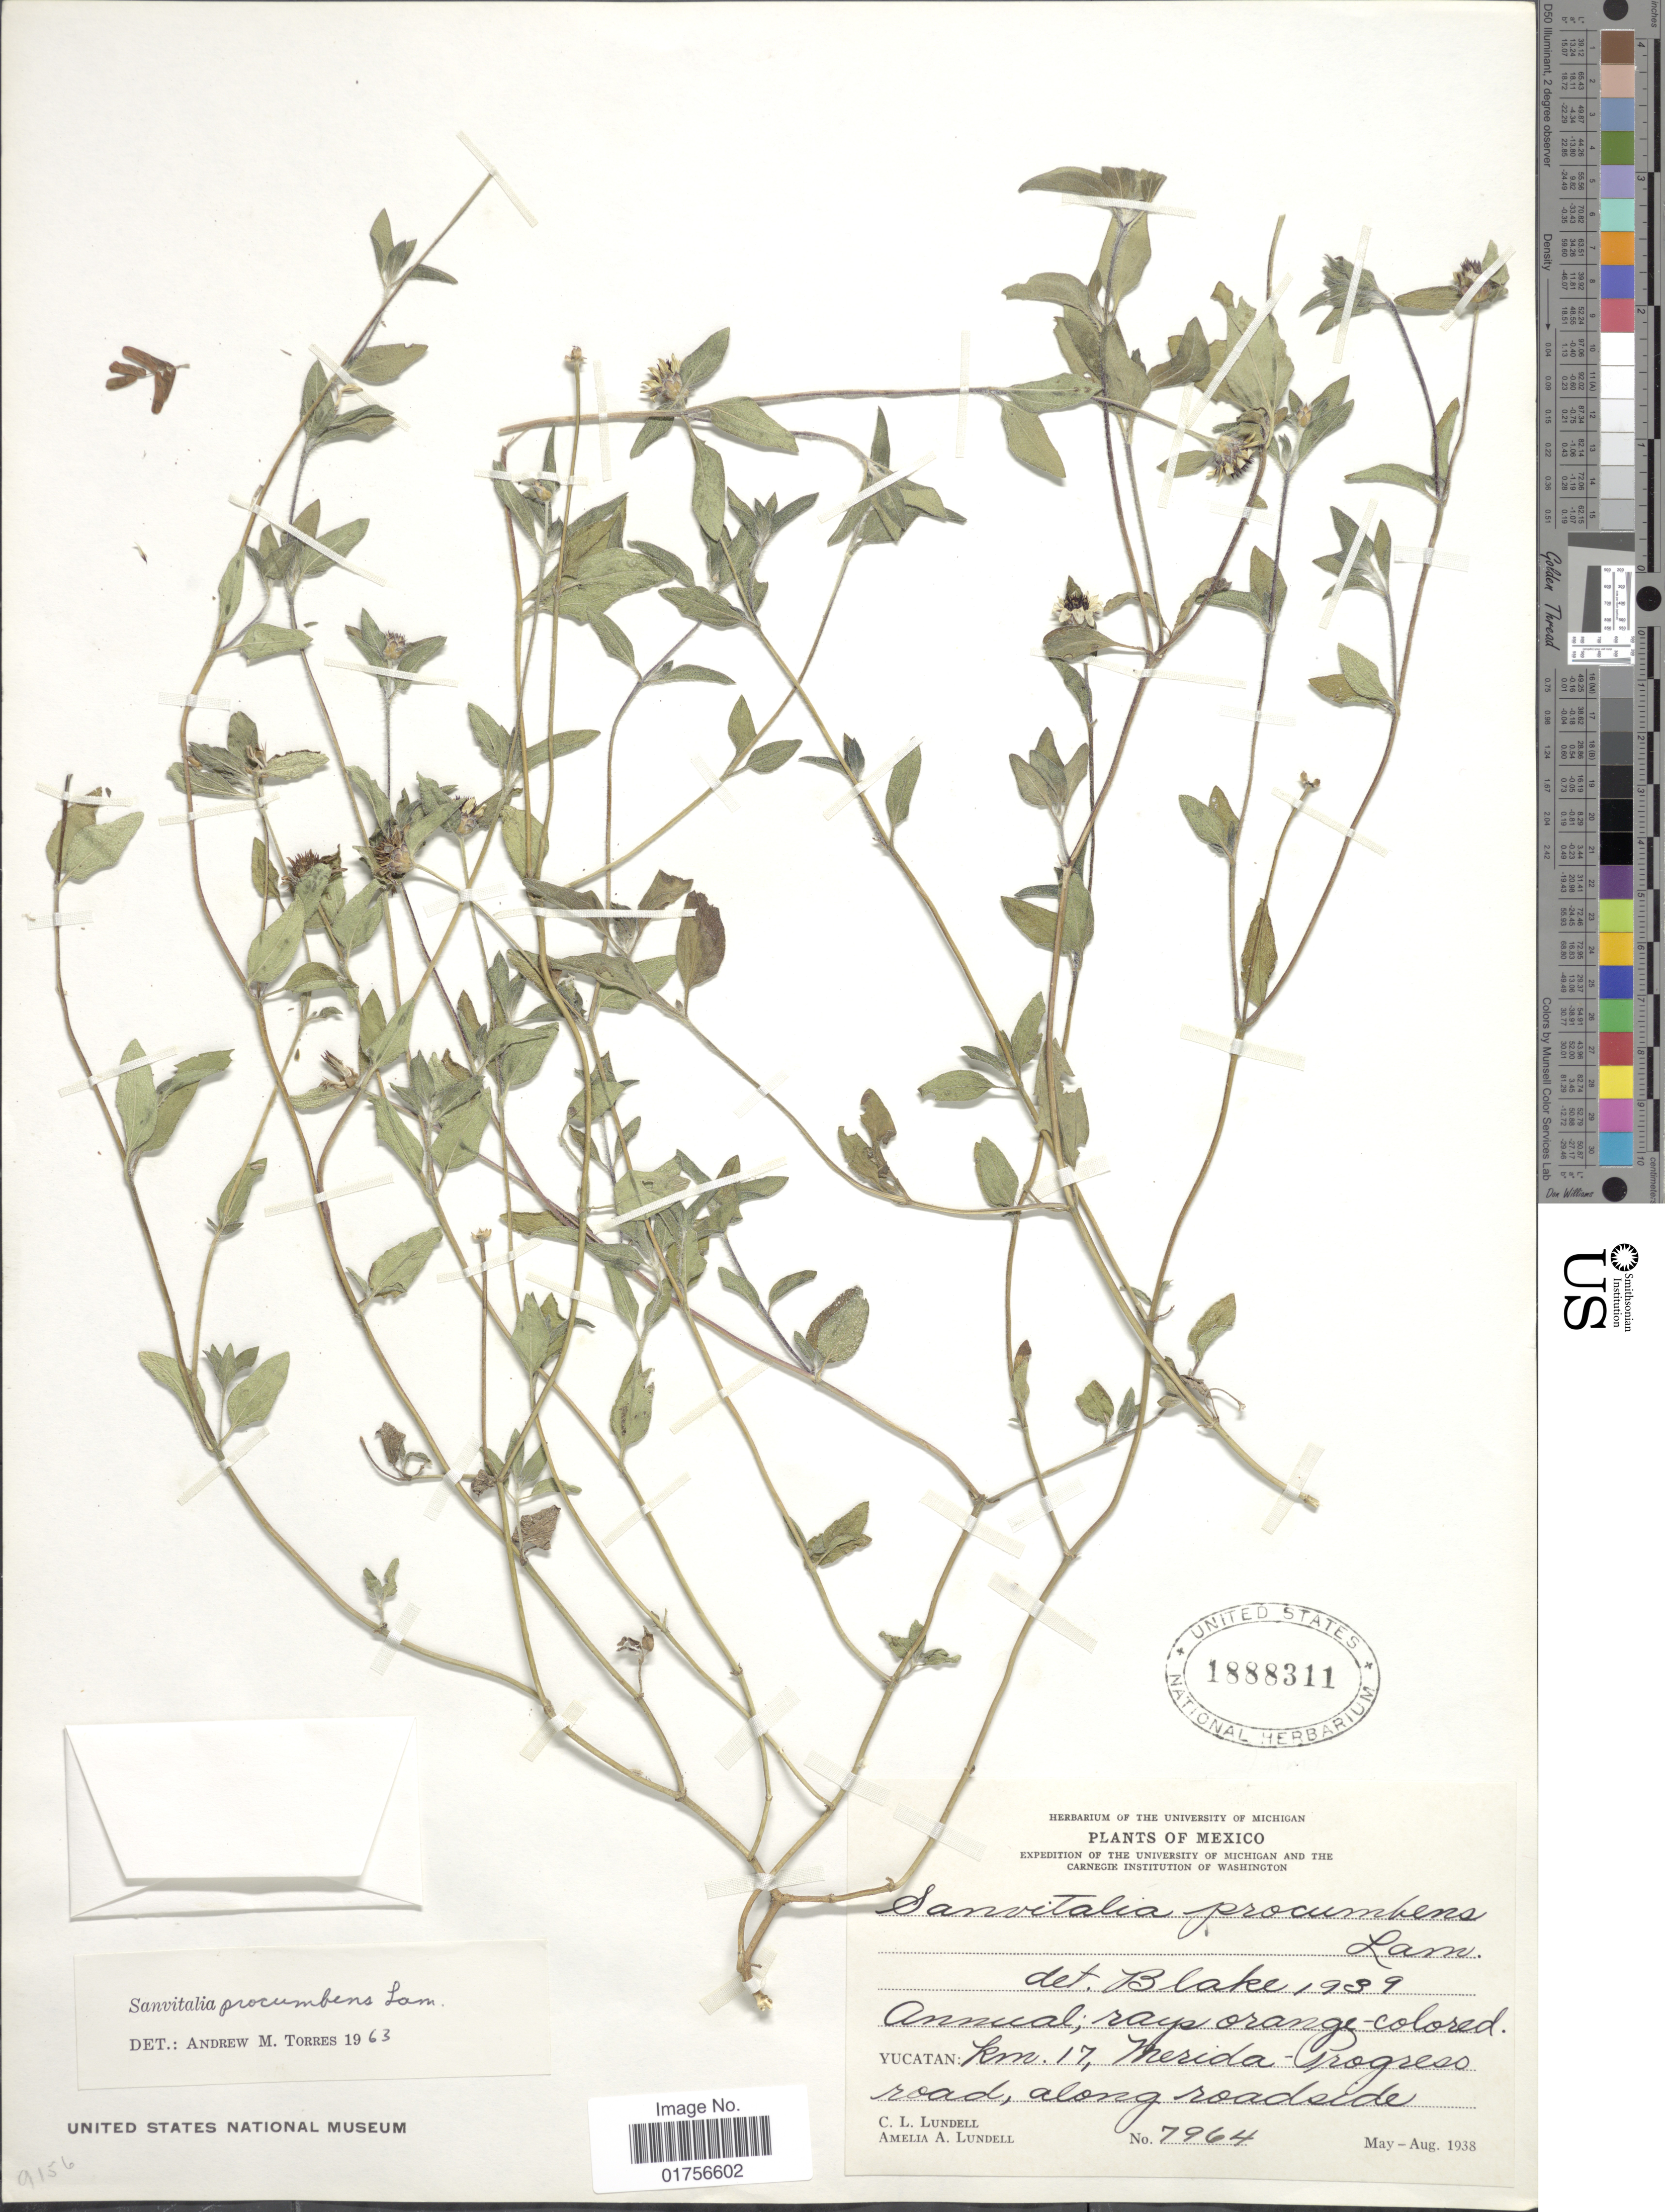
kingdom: Plantae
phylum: Tracheophyta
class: Magnoliopsida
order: Asterales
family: Asteraceae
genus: Sanvitalia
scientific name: Sanvitalia procumbens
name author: Lam.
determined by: Skibicki, Samuel V.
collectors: C. L. Lundell & A. A. Lundell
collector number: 7964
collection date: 1938-05/1938-08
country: Mexico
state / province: Yucatán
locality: Yucatan: Km. 17, Merida progress road, along roadside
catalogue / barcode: US 1888311